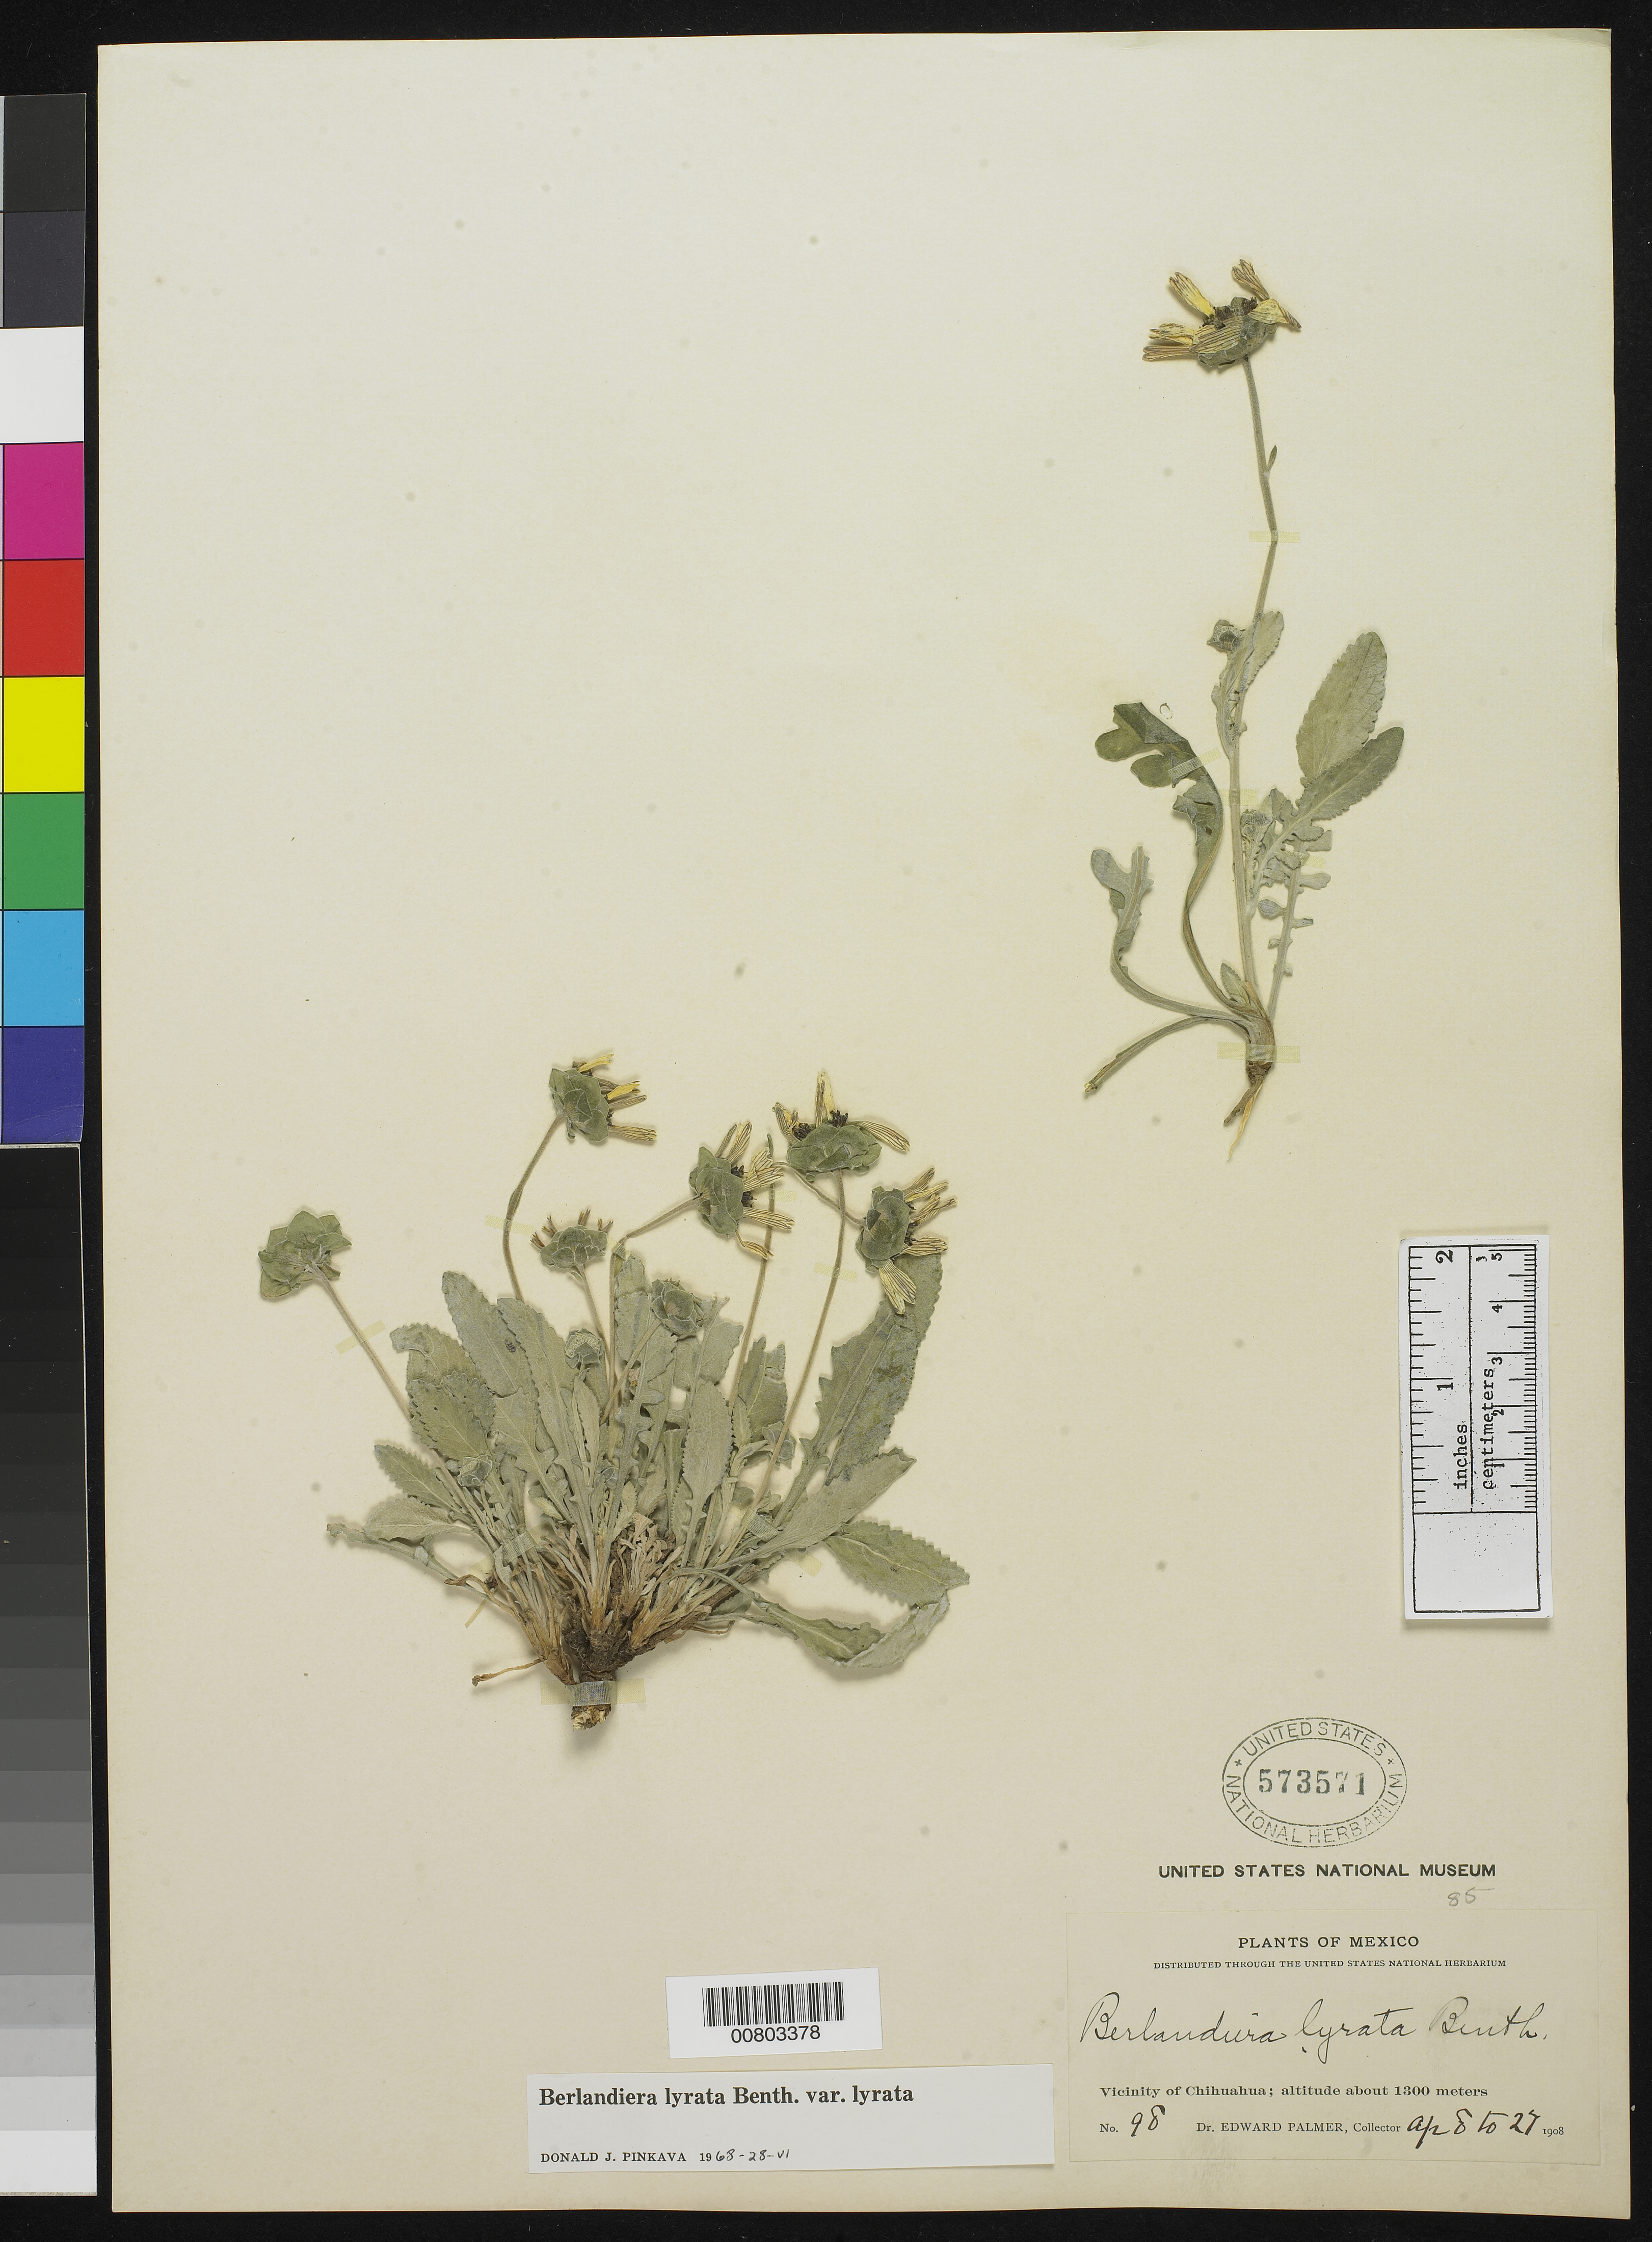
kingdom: Plantae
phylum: Tracheophyta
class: Magnoliopsida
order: Asterales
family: Asteraceae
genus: Berlandiera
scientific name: Berlandiera lyrata var. macrophylla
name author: A. Gray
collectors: E. Palmer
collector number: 98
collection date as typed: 08 Aug 1908 to 27 Aug 1908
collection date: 1908-08-08/1908-08-27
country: Mexico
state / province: Chihuahua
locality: Vicinity of Chihuahua.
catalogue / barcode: US 573571